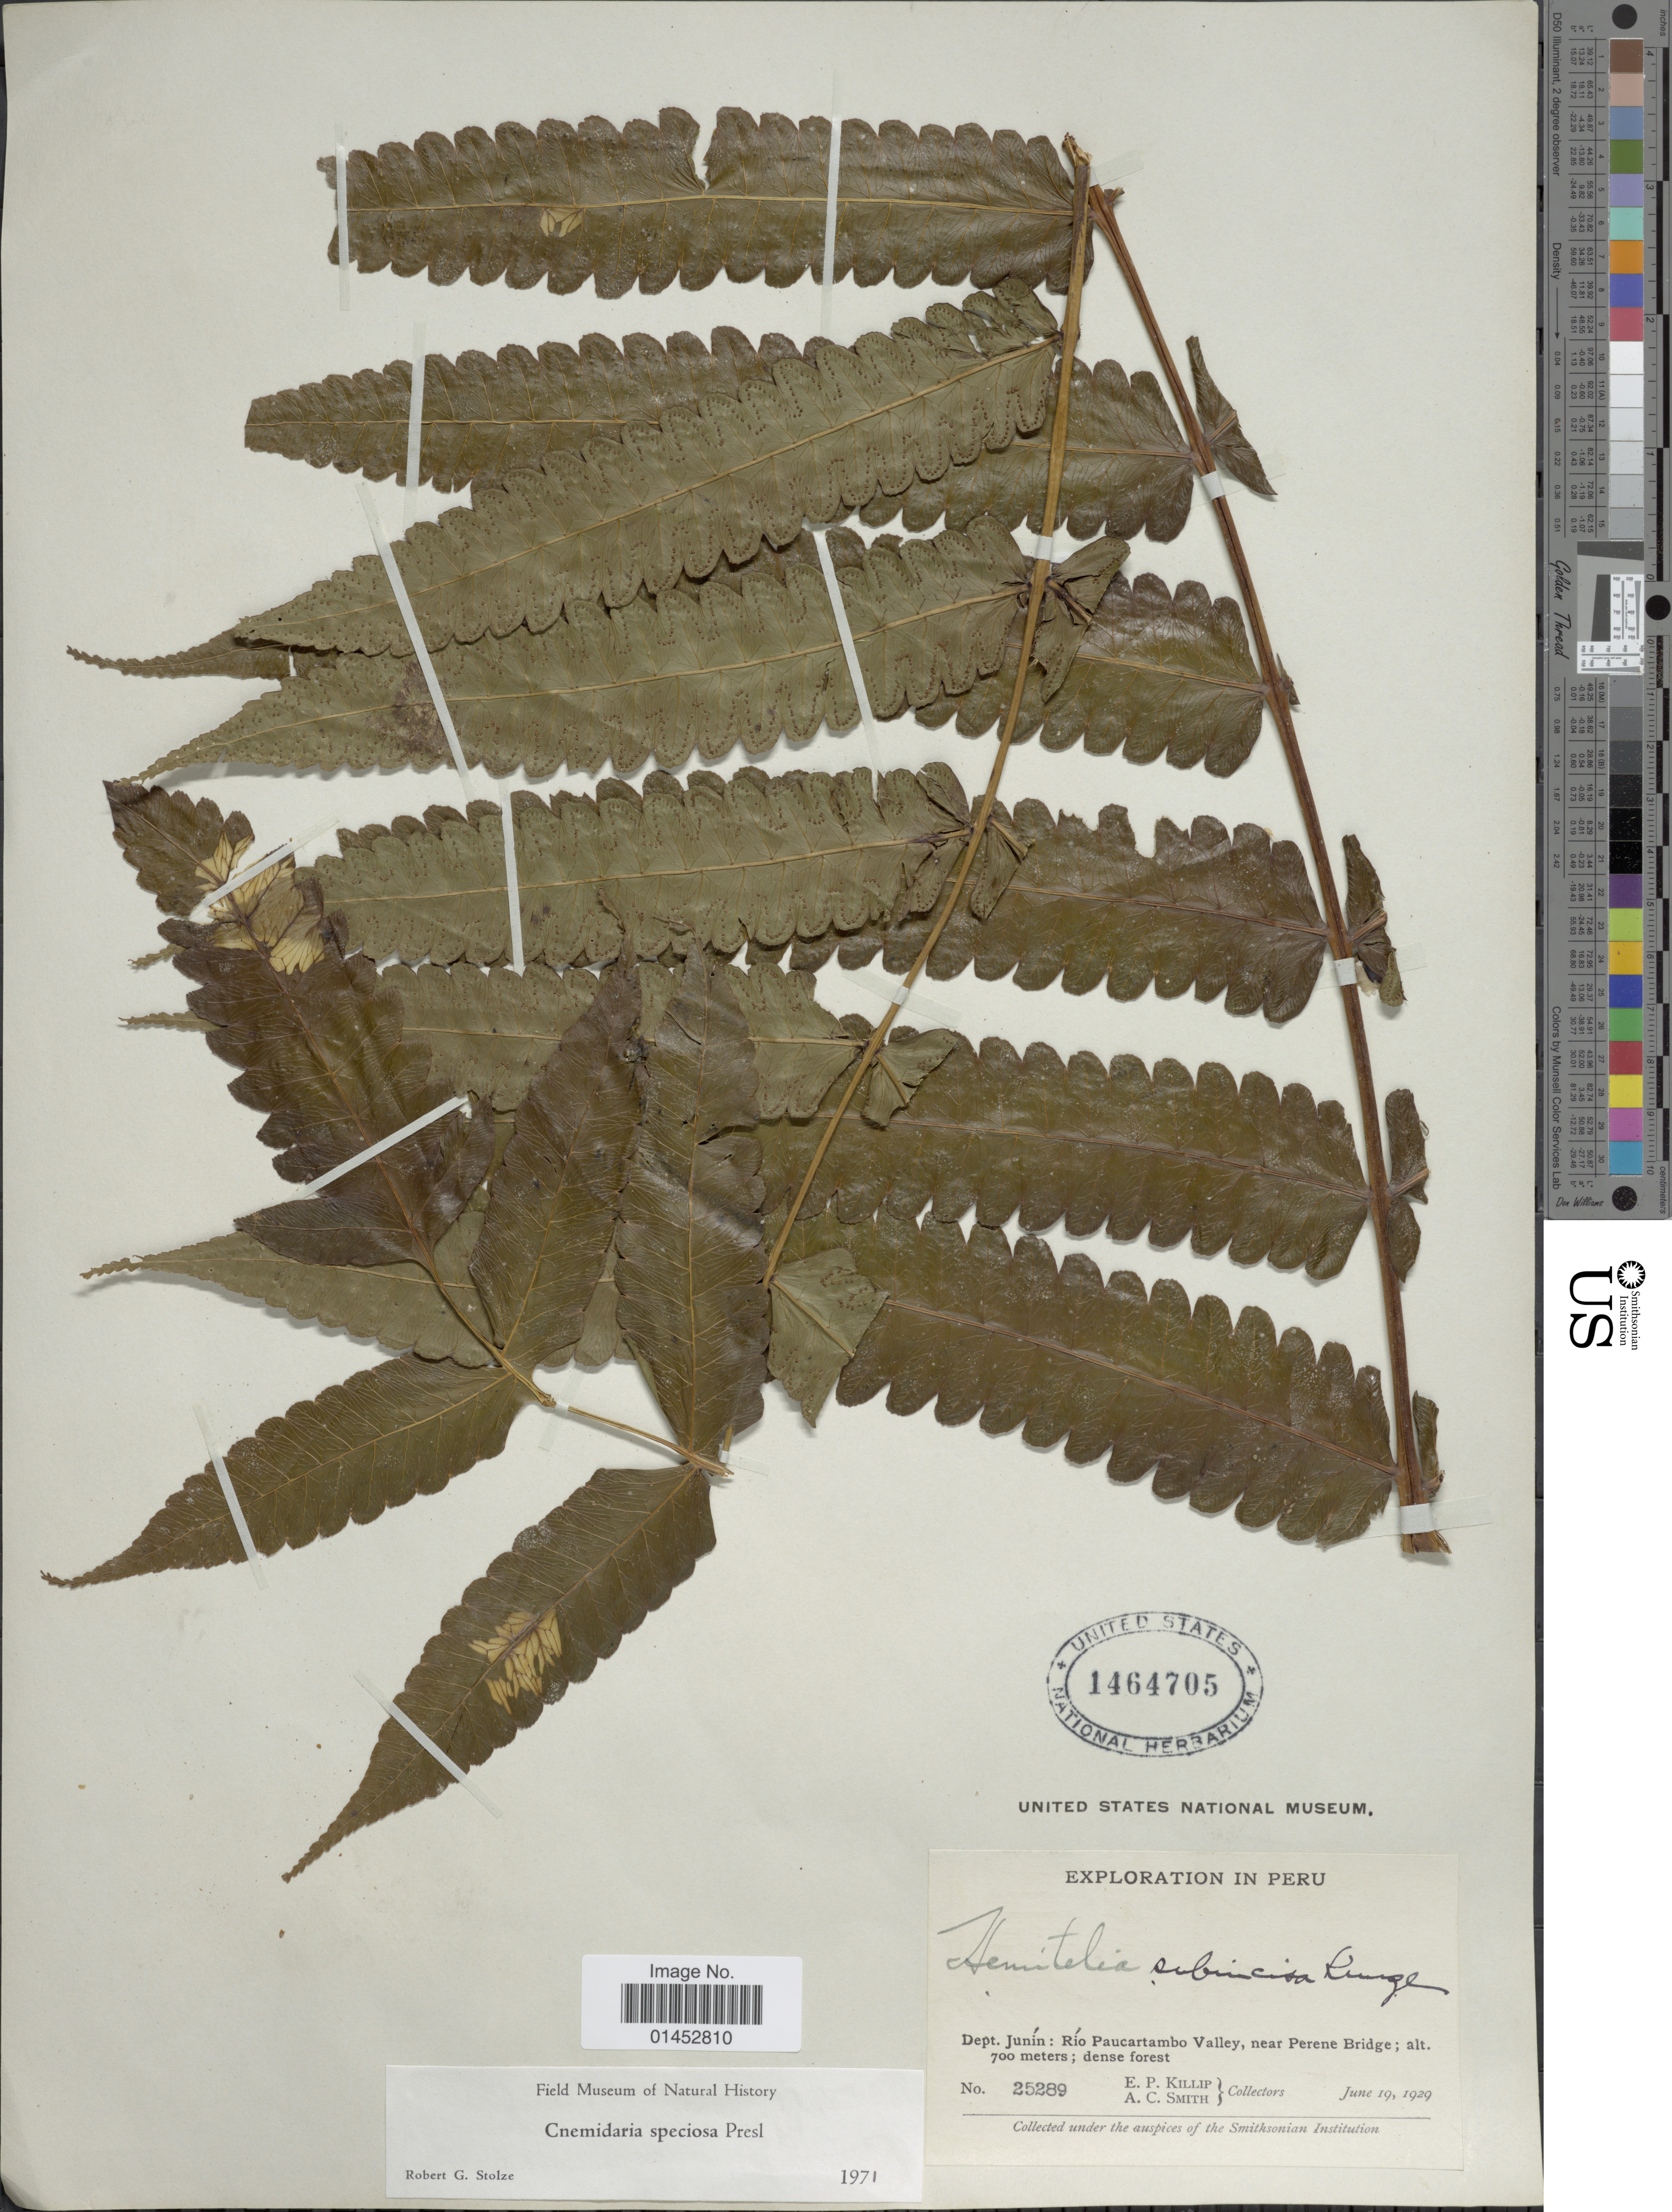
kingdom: Plantae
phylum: Tracheophyta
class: Polypodiopsida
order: Cyatheales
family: Cyatheaceae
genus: Cyathea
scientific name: Cyathea speciosa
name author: Humb. & Bonpl. ex Willd.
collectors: E. P. Killip & A. C. Smith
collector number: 25289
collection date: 1929-06-19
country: Peru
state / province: Junín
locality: Dept. Junín: Río Paucartambo Valley, near Perene Bridge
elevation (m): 700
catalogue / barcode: US 1464705